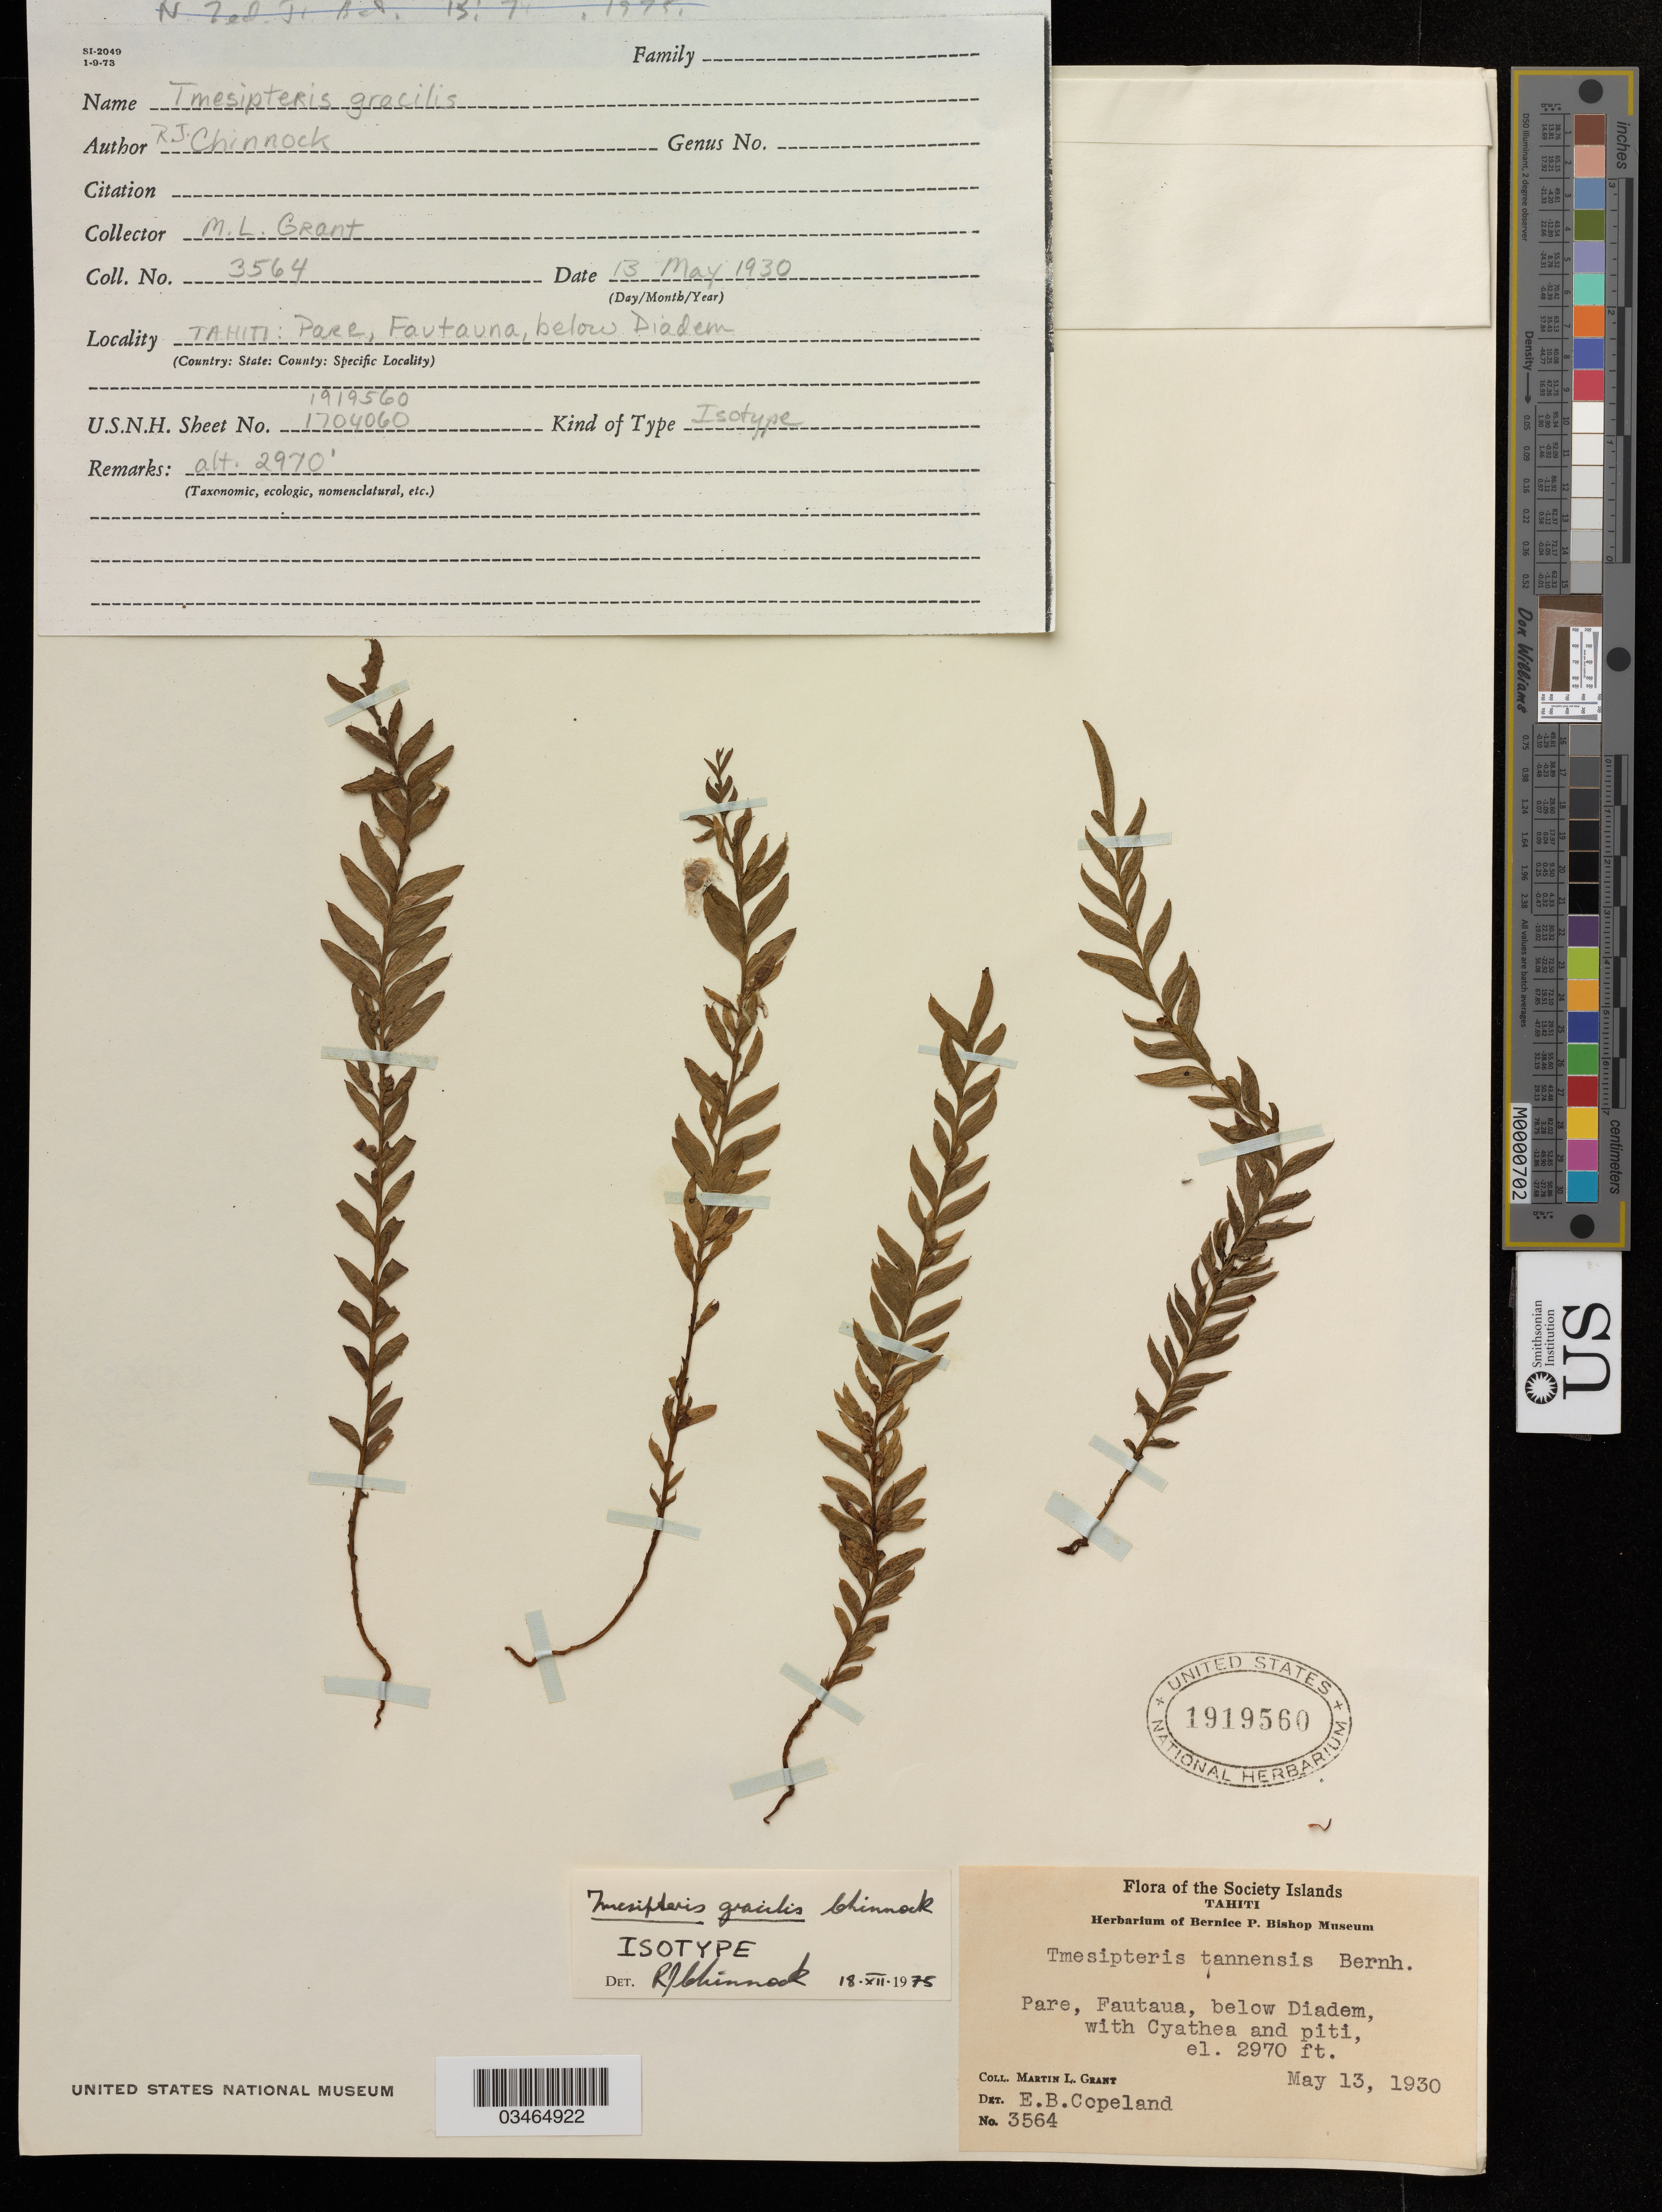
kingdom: Plantae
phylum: Tracheophyta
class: Polypodiopsida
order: Psilotales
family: Psilotaceae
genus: Tmesipteris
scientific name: Tmesipteris tannensis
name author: (Spreng.) Bernh.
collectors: M. L. Grant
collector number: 3564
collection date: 1930-05-13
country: French Polynesia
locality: Tahiti. Pare, Fautaua, below Diadem, with Cyathea and piti.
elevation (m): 905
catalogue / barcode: US 1919560